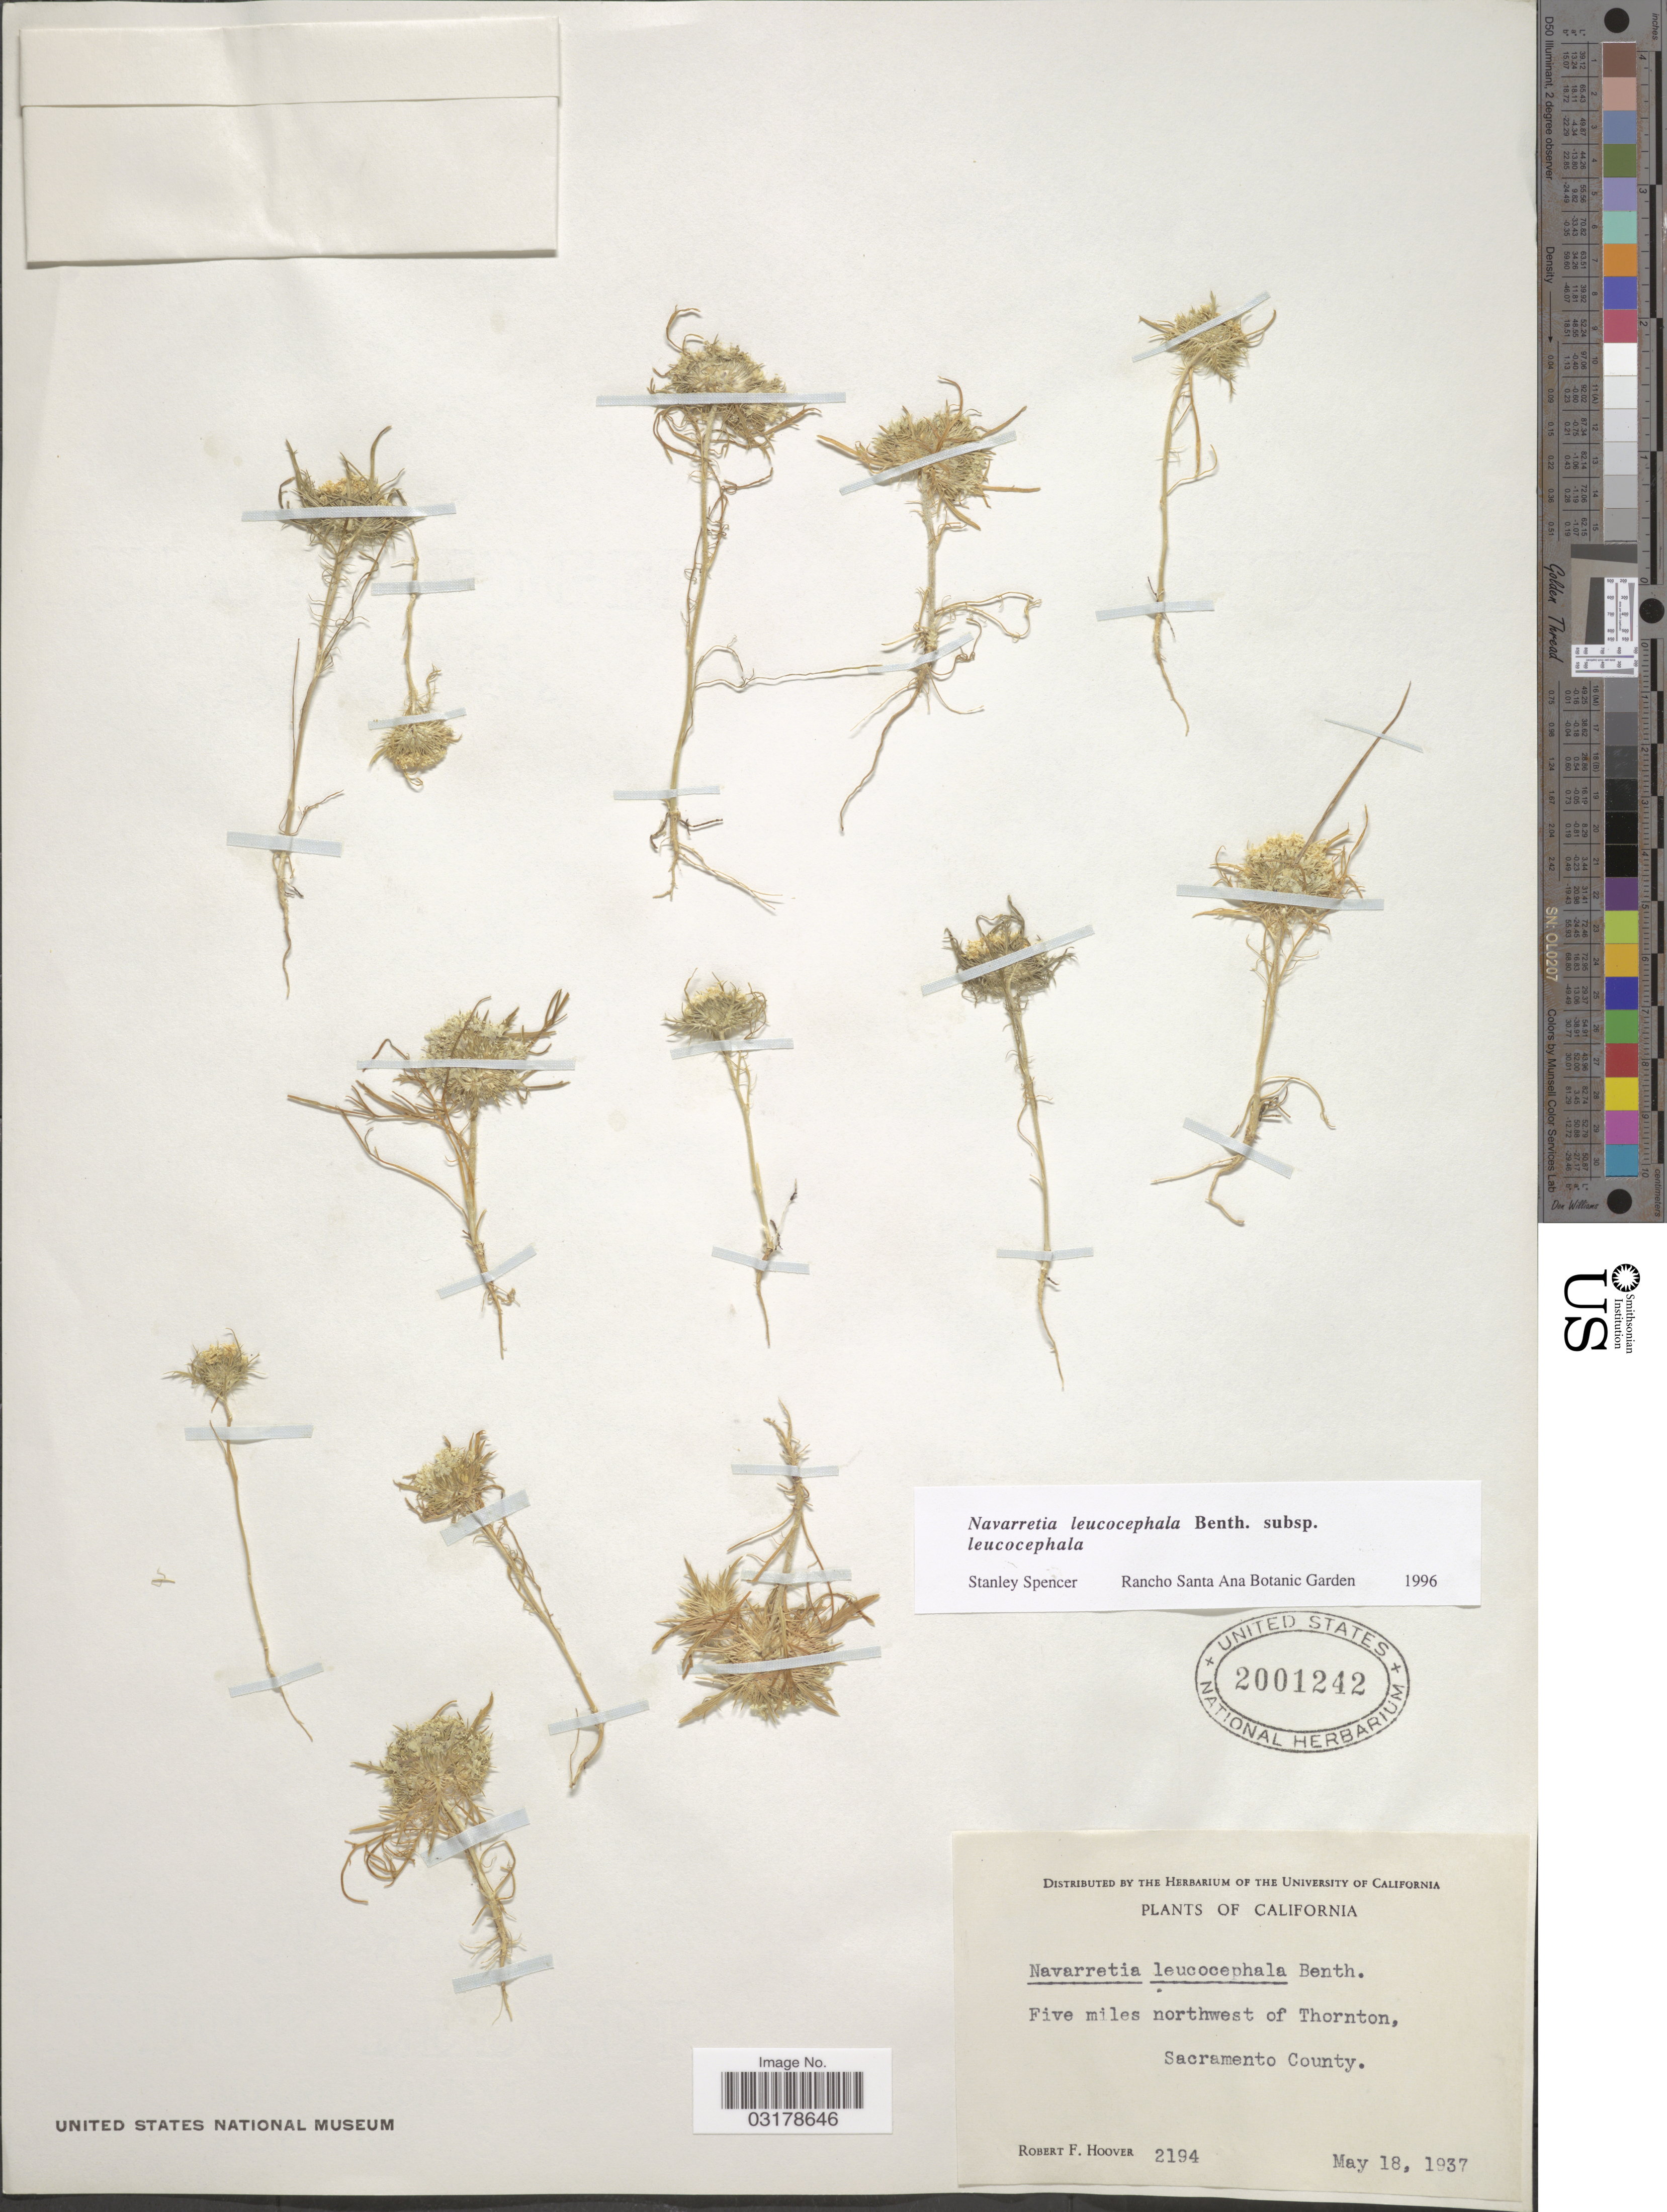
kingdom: Plantae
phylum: Tracheophyta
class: Magnoliopsida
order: Ericales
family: Polemoniaceae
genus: Navarretia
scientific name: Navarretia leucocephala subsp. leucocephala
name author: Benth.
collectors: R. F. Hoover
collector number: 2194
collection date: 1937-05-18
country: United States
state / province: California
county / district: Sacramento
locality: Five miles northwest of Thornton, Sacramento County.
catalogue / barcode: US 2001242